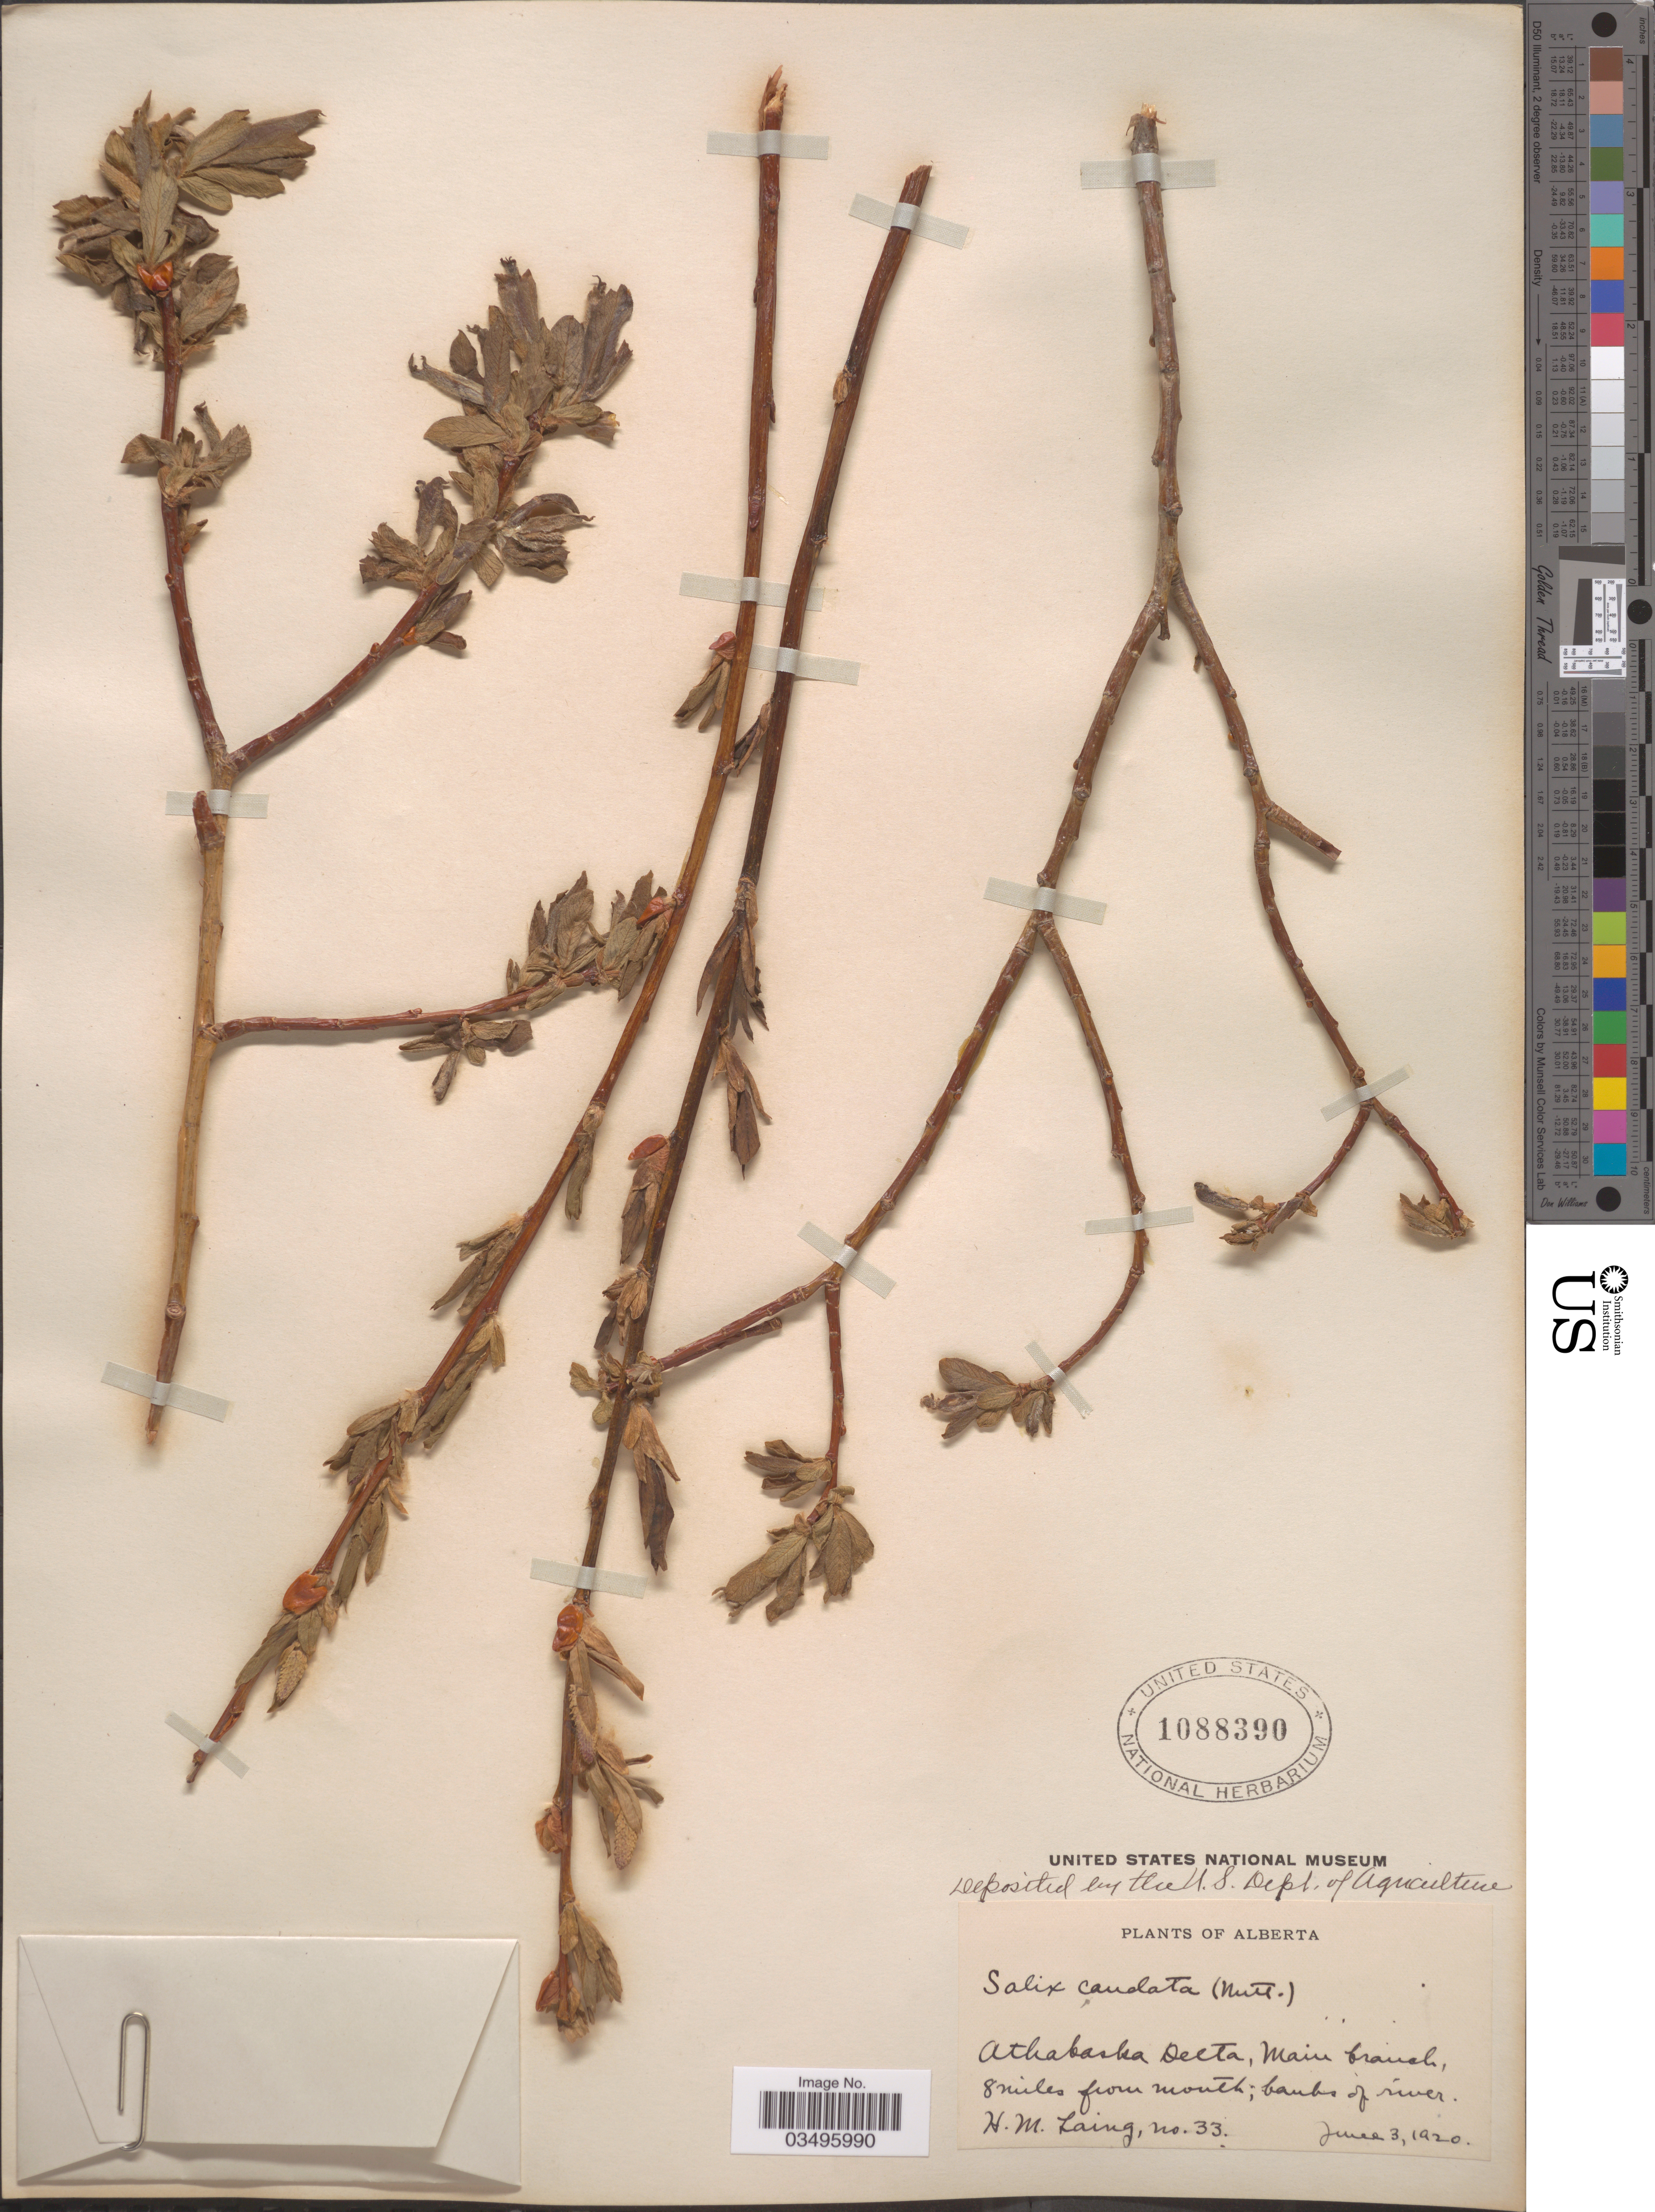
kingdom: Plantae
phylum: Tracheophyta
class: Magnoliopsida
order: Malpighiales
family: Salicaceae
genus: Salix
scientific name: Salix caudata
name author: A. Heller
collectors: H. Laing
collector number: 33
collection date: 1920-06-03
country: Canada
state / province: Alberta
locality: Athabaska Delta, Main branch, 8 miles from mouth.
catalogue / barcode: US 1088390